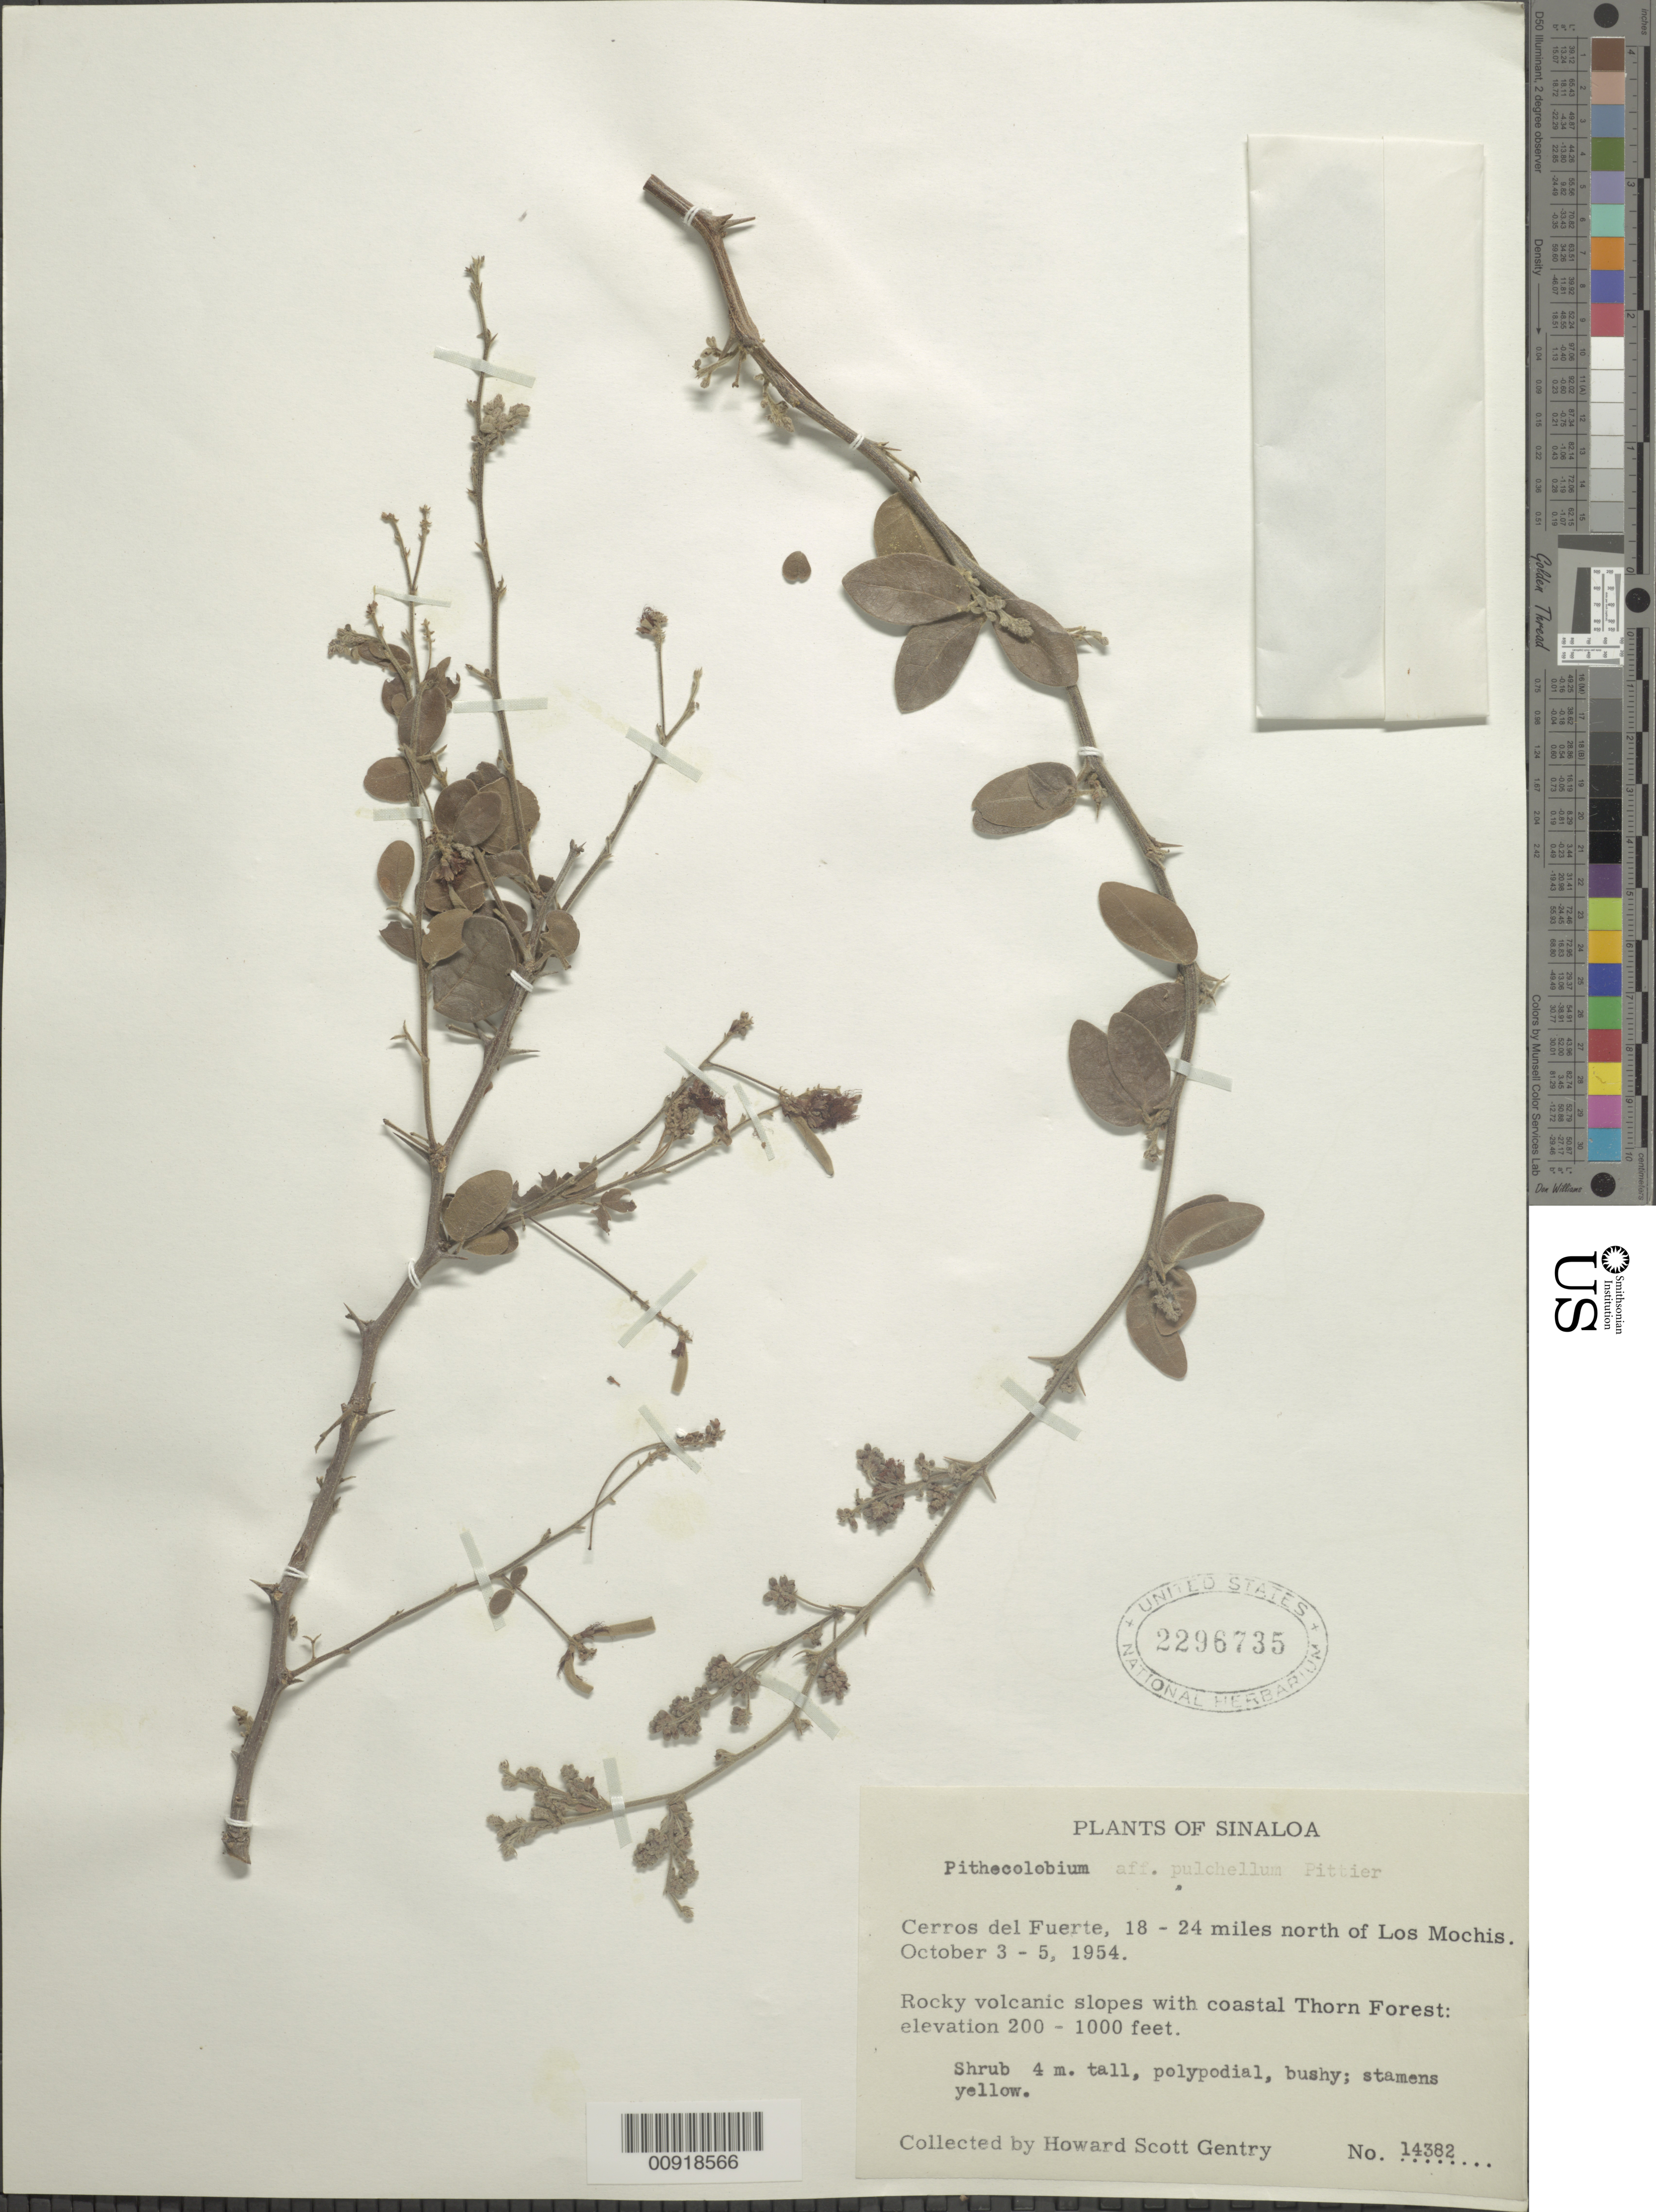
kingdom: Plantae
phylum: Tracheophyta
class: Magnoliopsida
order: Fabales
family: Fabaceae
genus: Pithecellobium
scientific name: Pithecellobium unguis-cati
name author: (L.) Benth.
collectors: H. S. Gentry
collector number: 14382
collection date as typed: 03 Oct 1954 to 05 Oct 1954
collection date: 1954-10-03/1954-10-05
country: Mexico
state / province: Sinaloa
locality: Cerros del Fuerte, 18-24 miles north of Los Mochis.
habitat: Rocky volcanic slopes with coastal Thorn Forest.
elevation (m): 61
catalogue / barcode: US 2296735